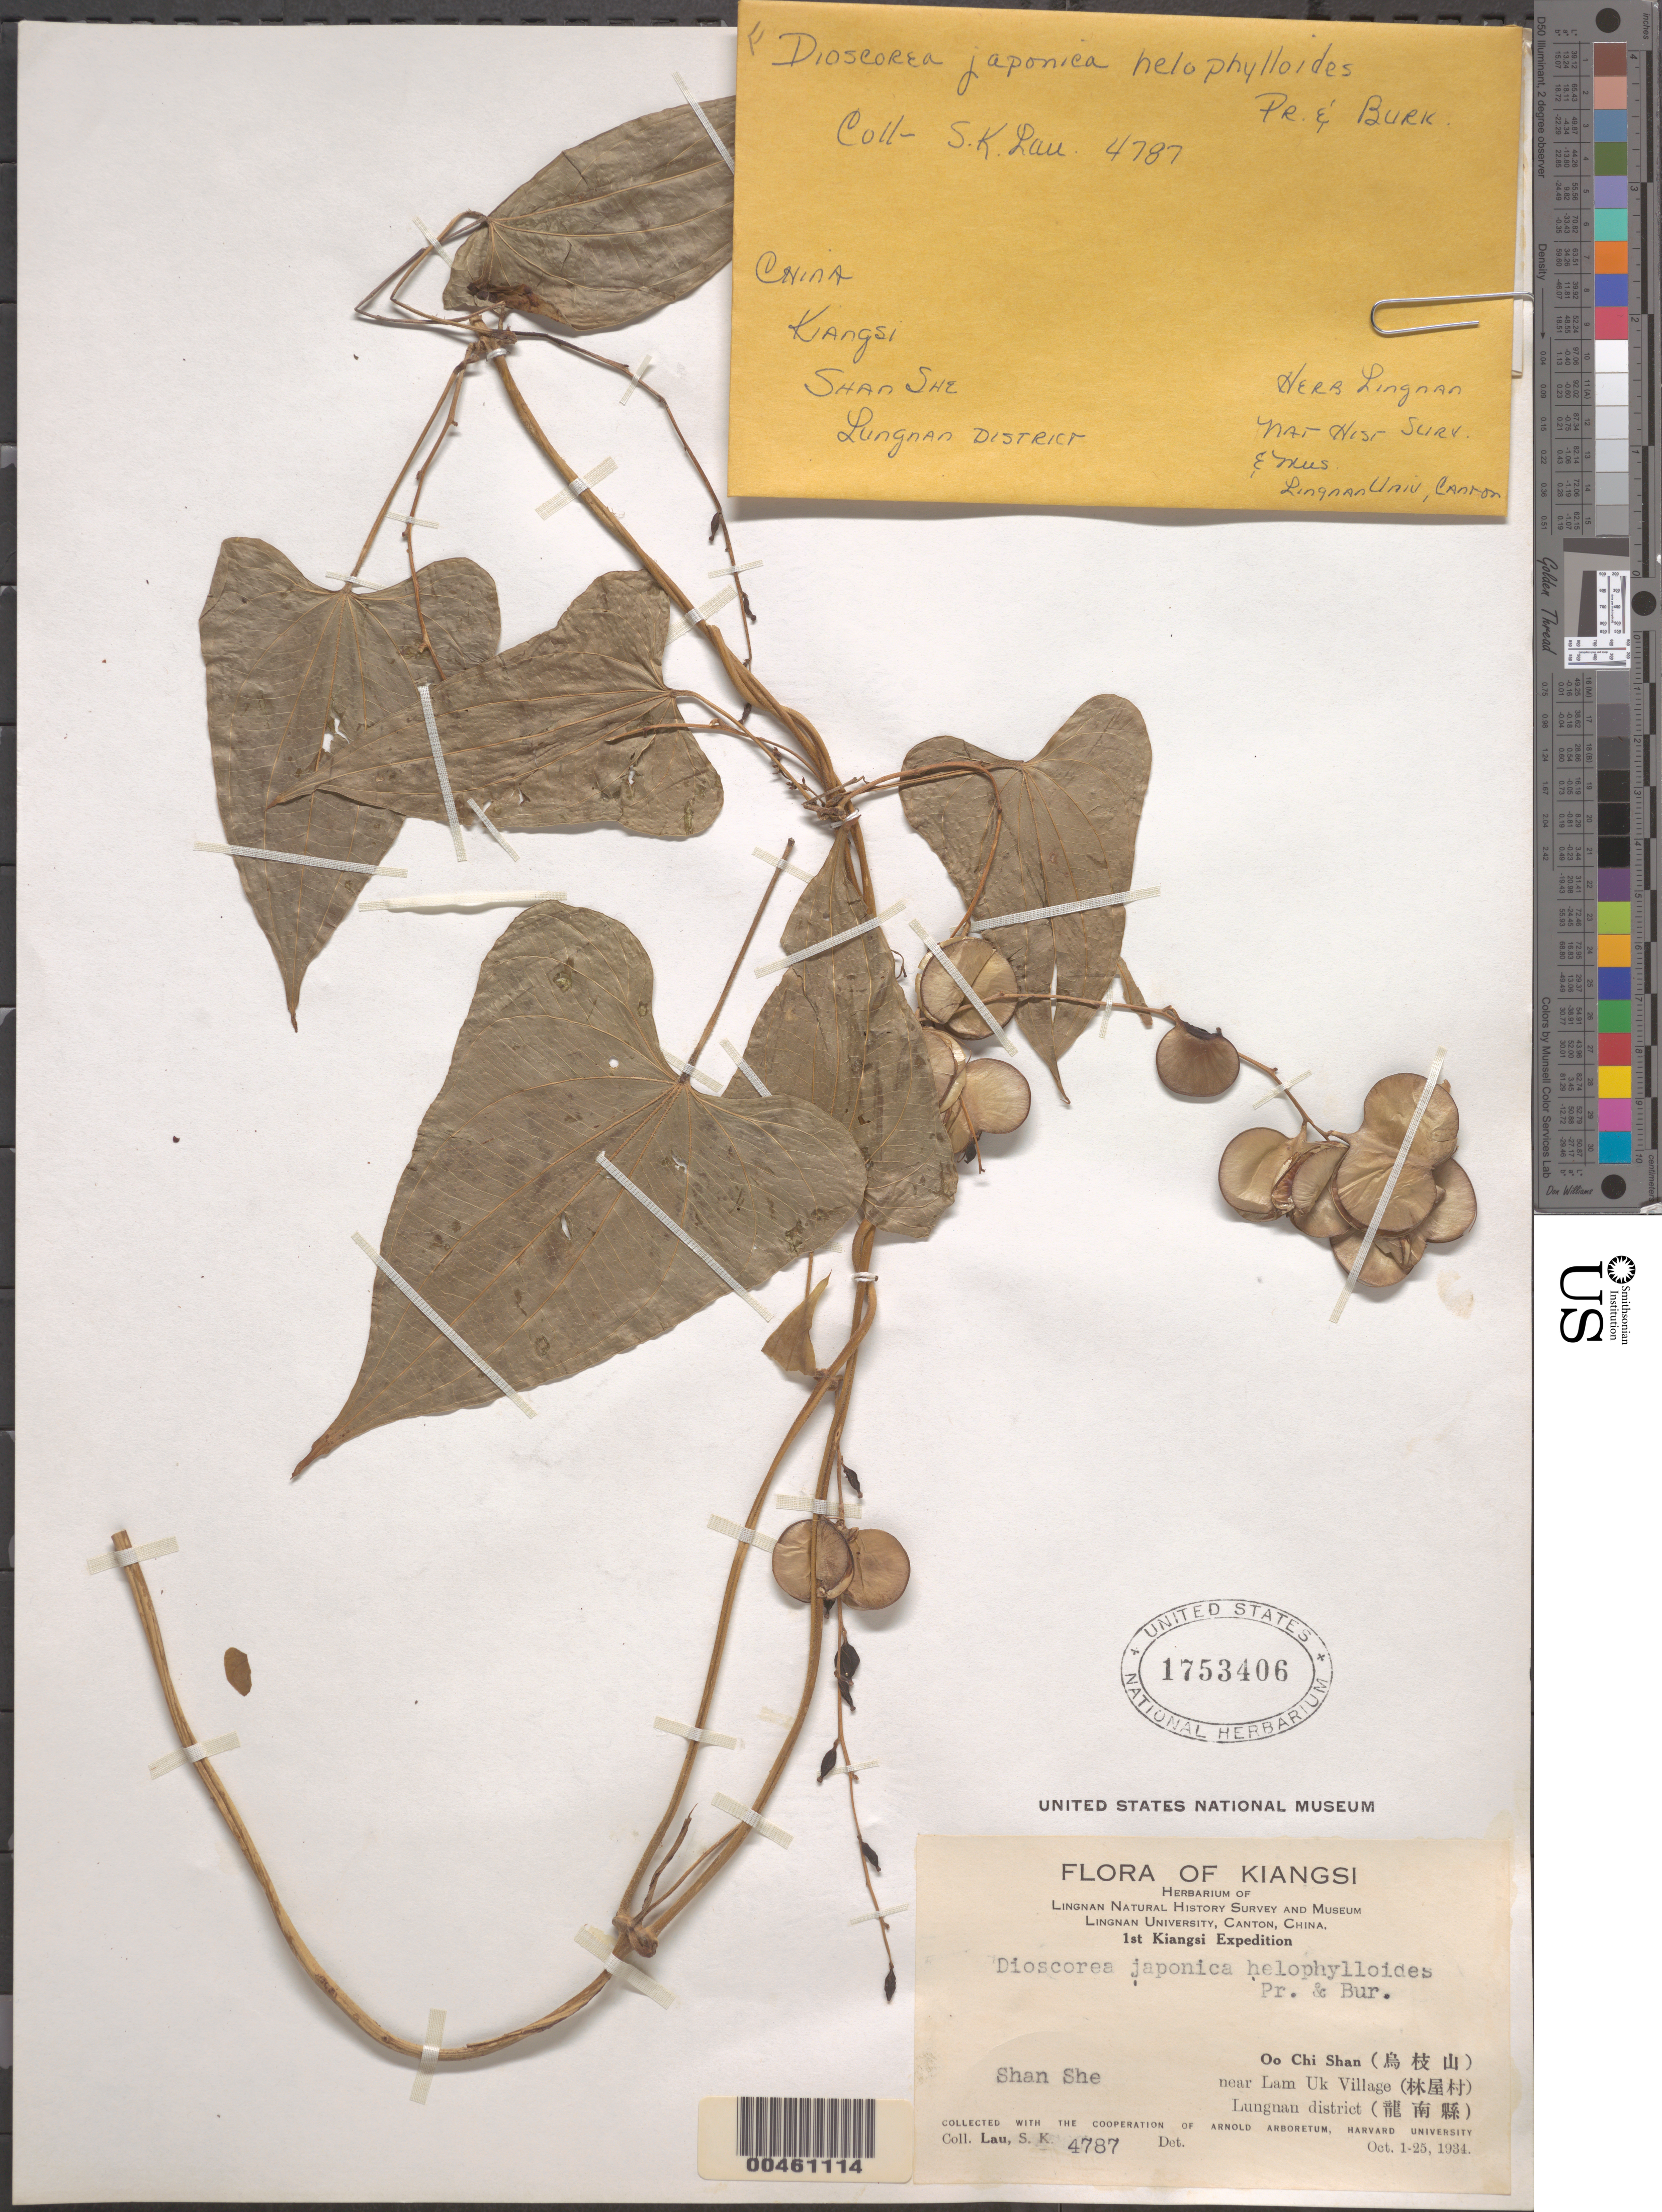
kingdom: Plantae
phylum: Tracheophyta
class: Liliopsida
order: Dioscoreales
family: Dioscoreaceae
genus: Dioscorea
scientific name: Dioscorea japonica var. helophylloides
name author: Prain & Burkill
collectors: S. K. Lau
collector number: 4787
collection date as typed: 01 Oct 1994 to 25 Oct 1934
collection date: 1934-10-25/1994-10-01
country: China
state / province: Jiangxi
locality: Lungnan District (Longnan Xian), Oo Chi Shan, near Lam Uk Village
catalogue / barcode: US 1753406